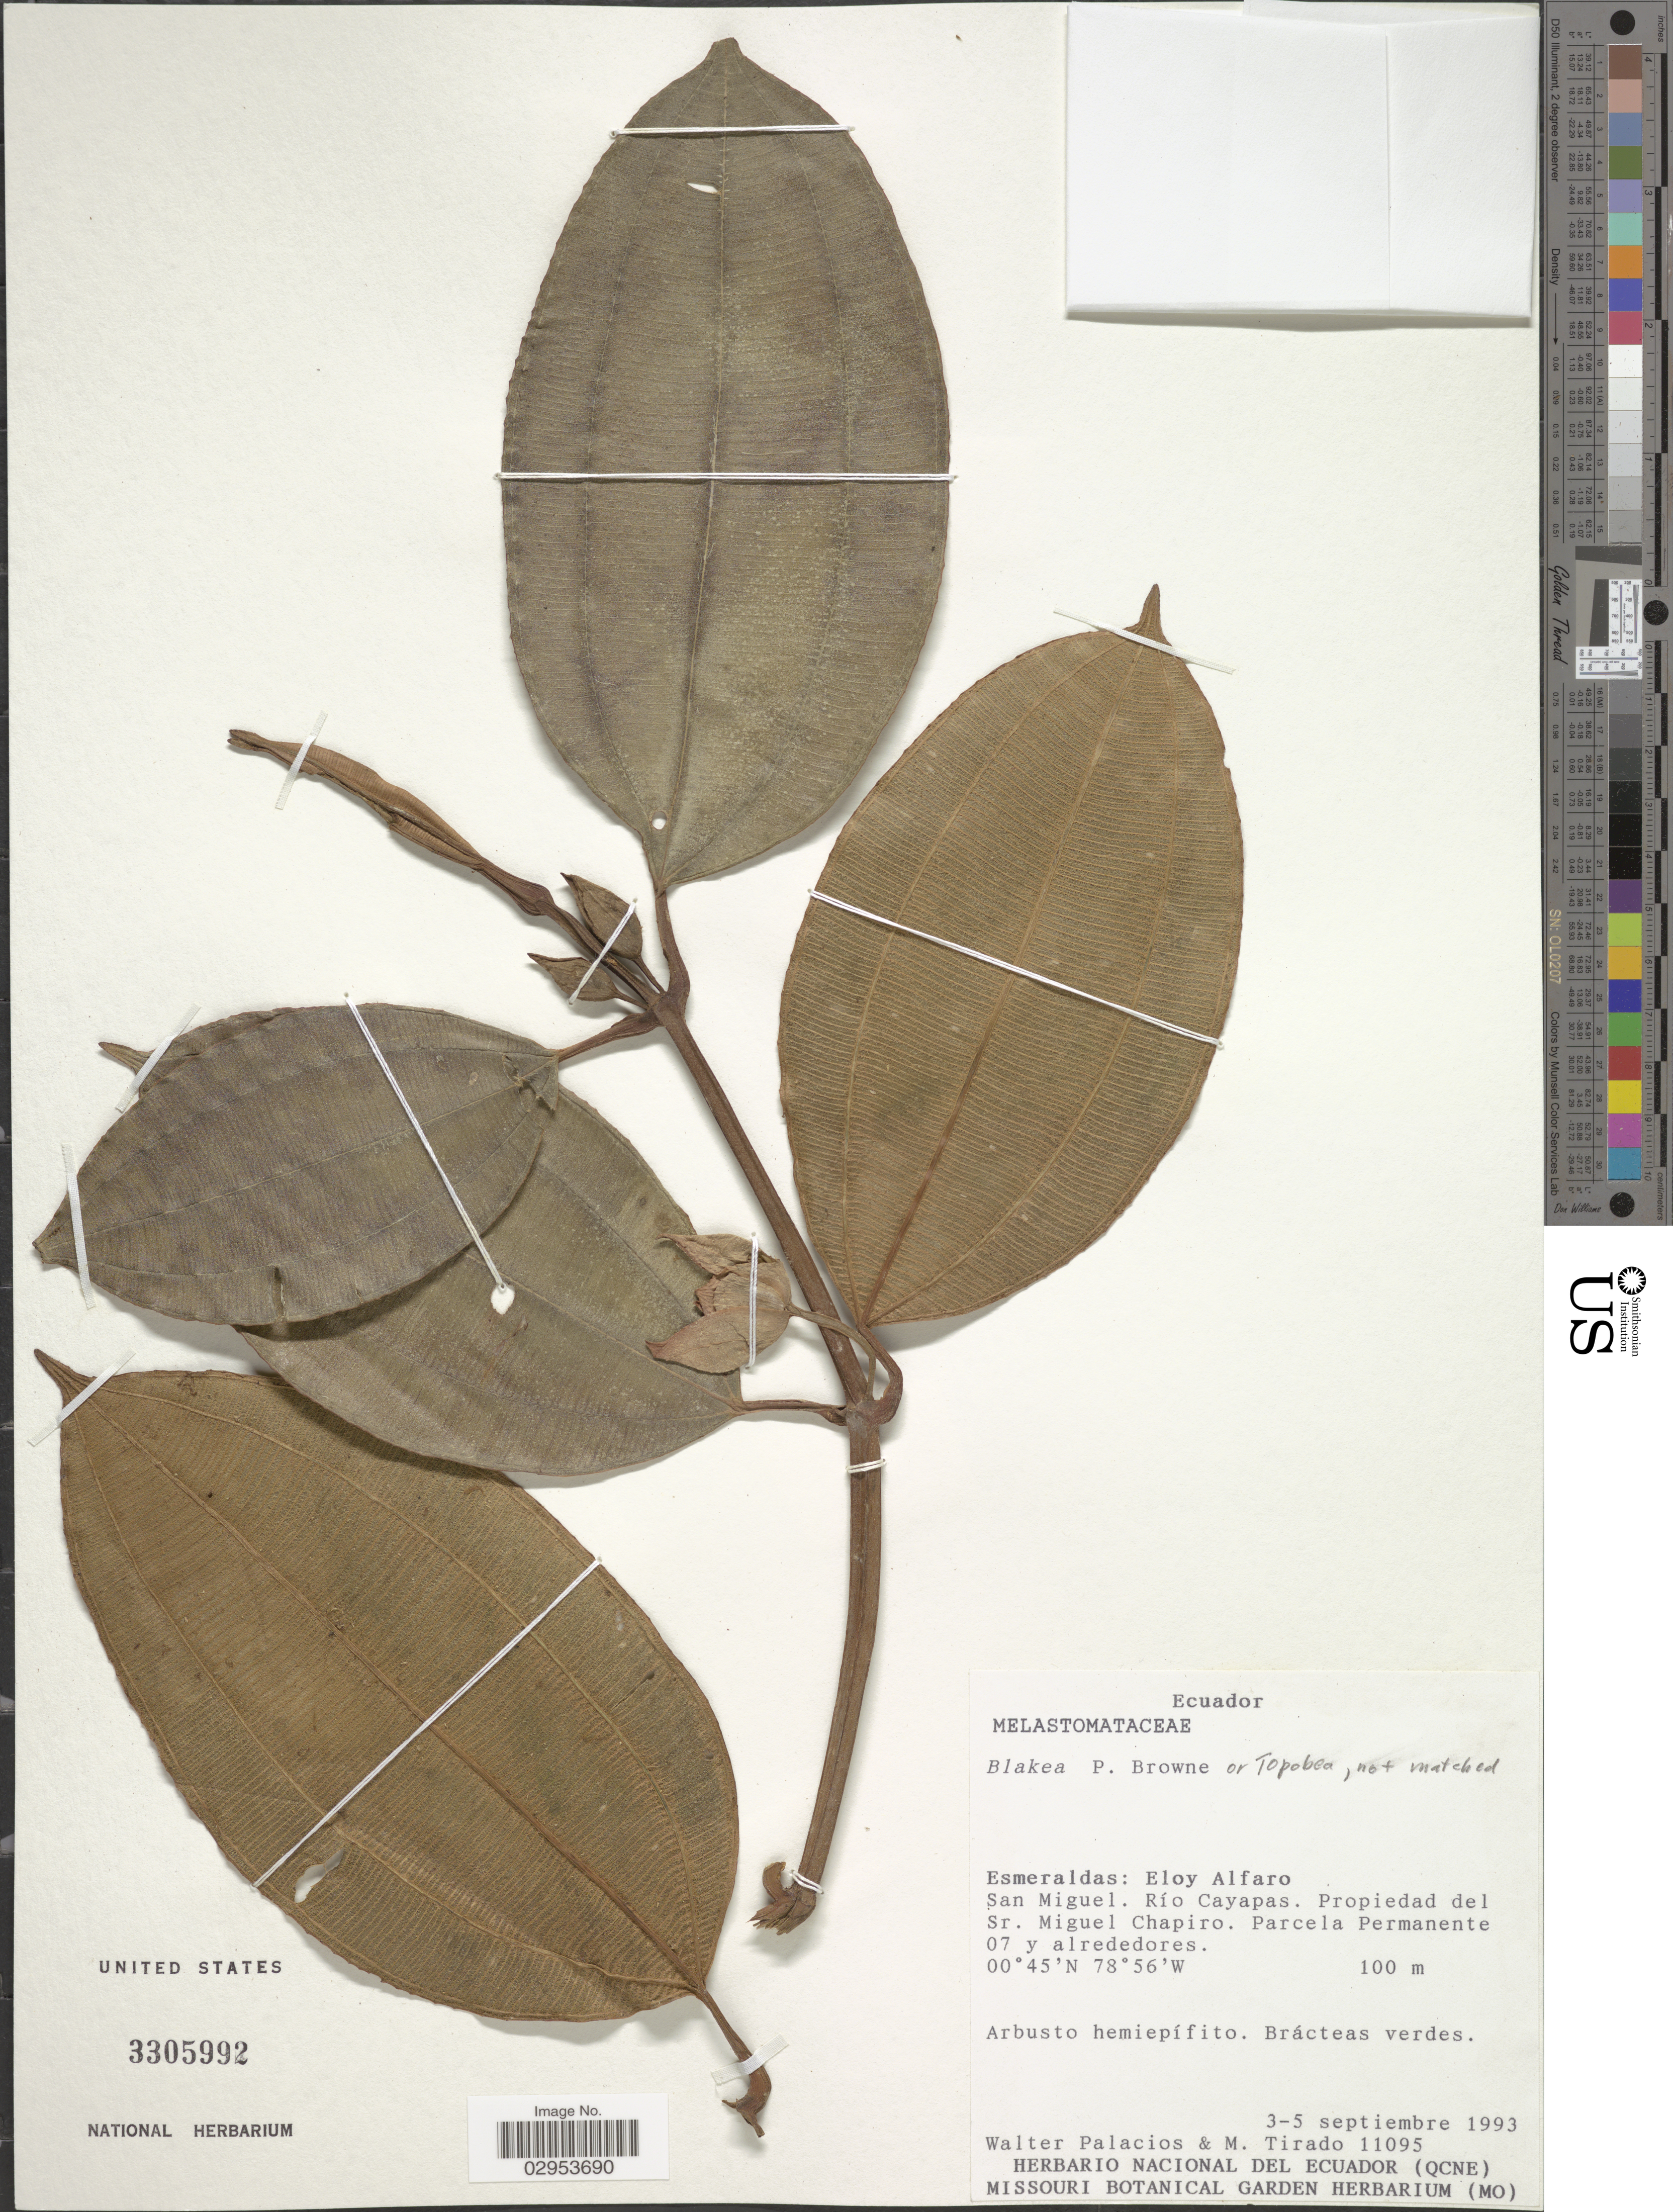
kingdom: Plantae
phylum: Tracheophyta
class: Magnoliopsida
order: Myrtales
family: Melastomataceae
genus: Blakea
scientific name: Blakea sp.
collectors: W. Palacios & M. Tirado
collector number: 11095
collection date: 1993-09-03/1993-09-05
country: Ecuador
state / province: Esmeraldas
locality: Eloy Alfaro. San Miguel. Río Cayapas. Propiedad del Sr. Miguel Chapiro.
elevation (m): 100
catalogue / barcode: US 3305992